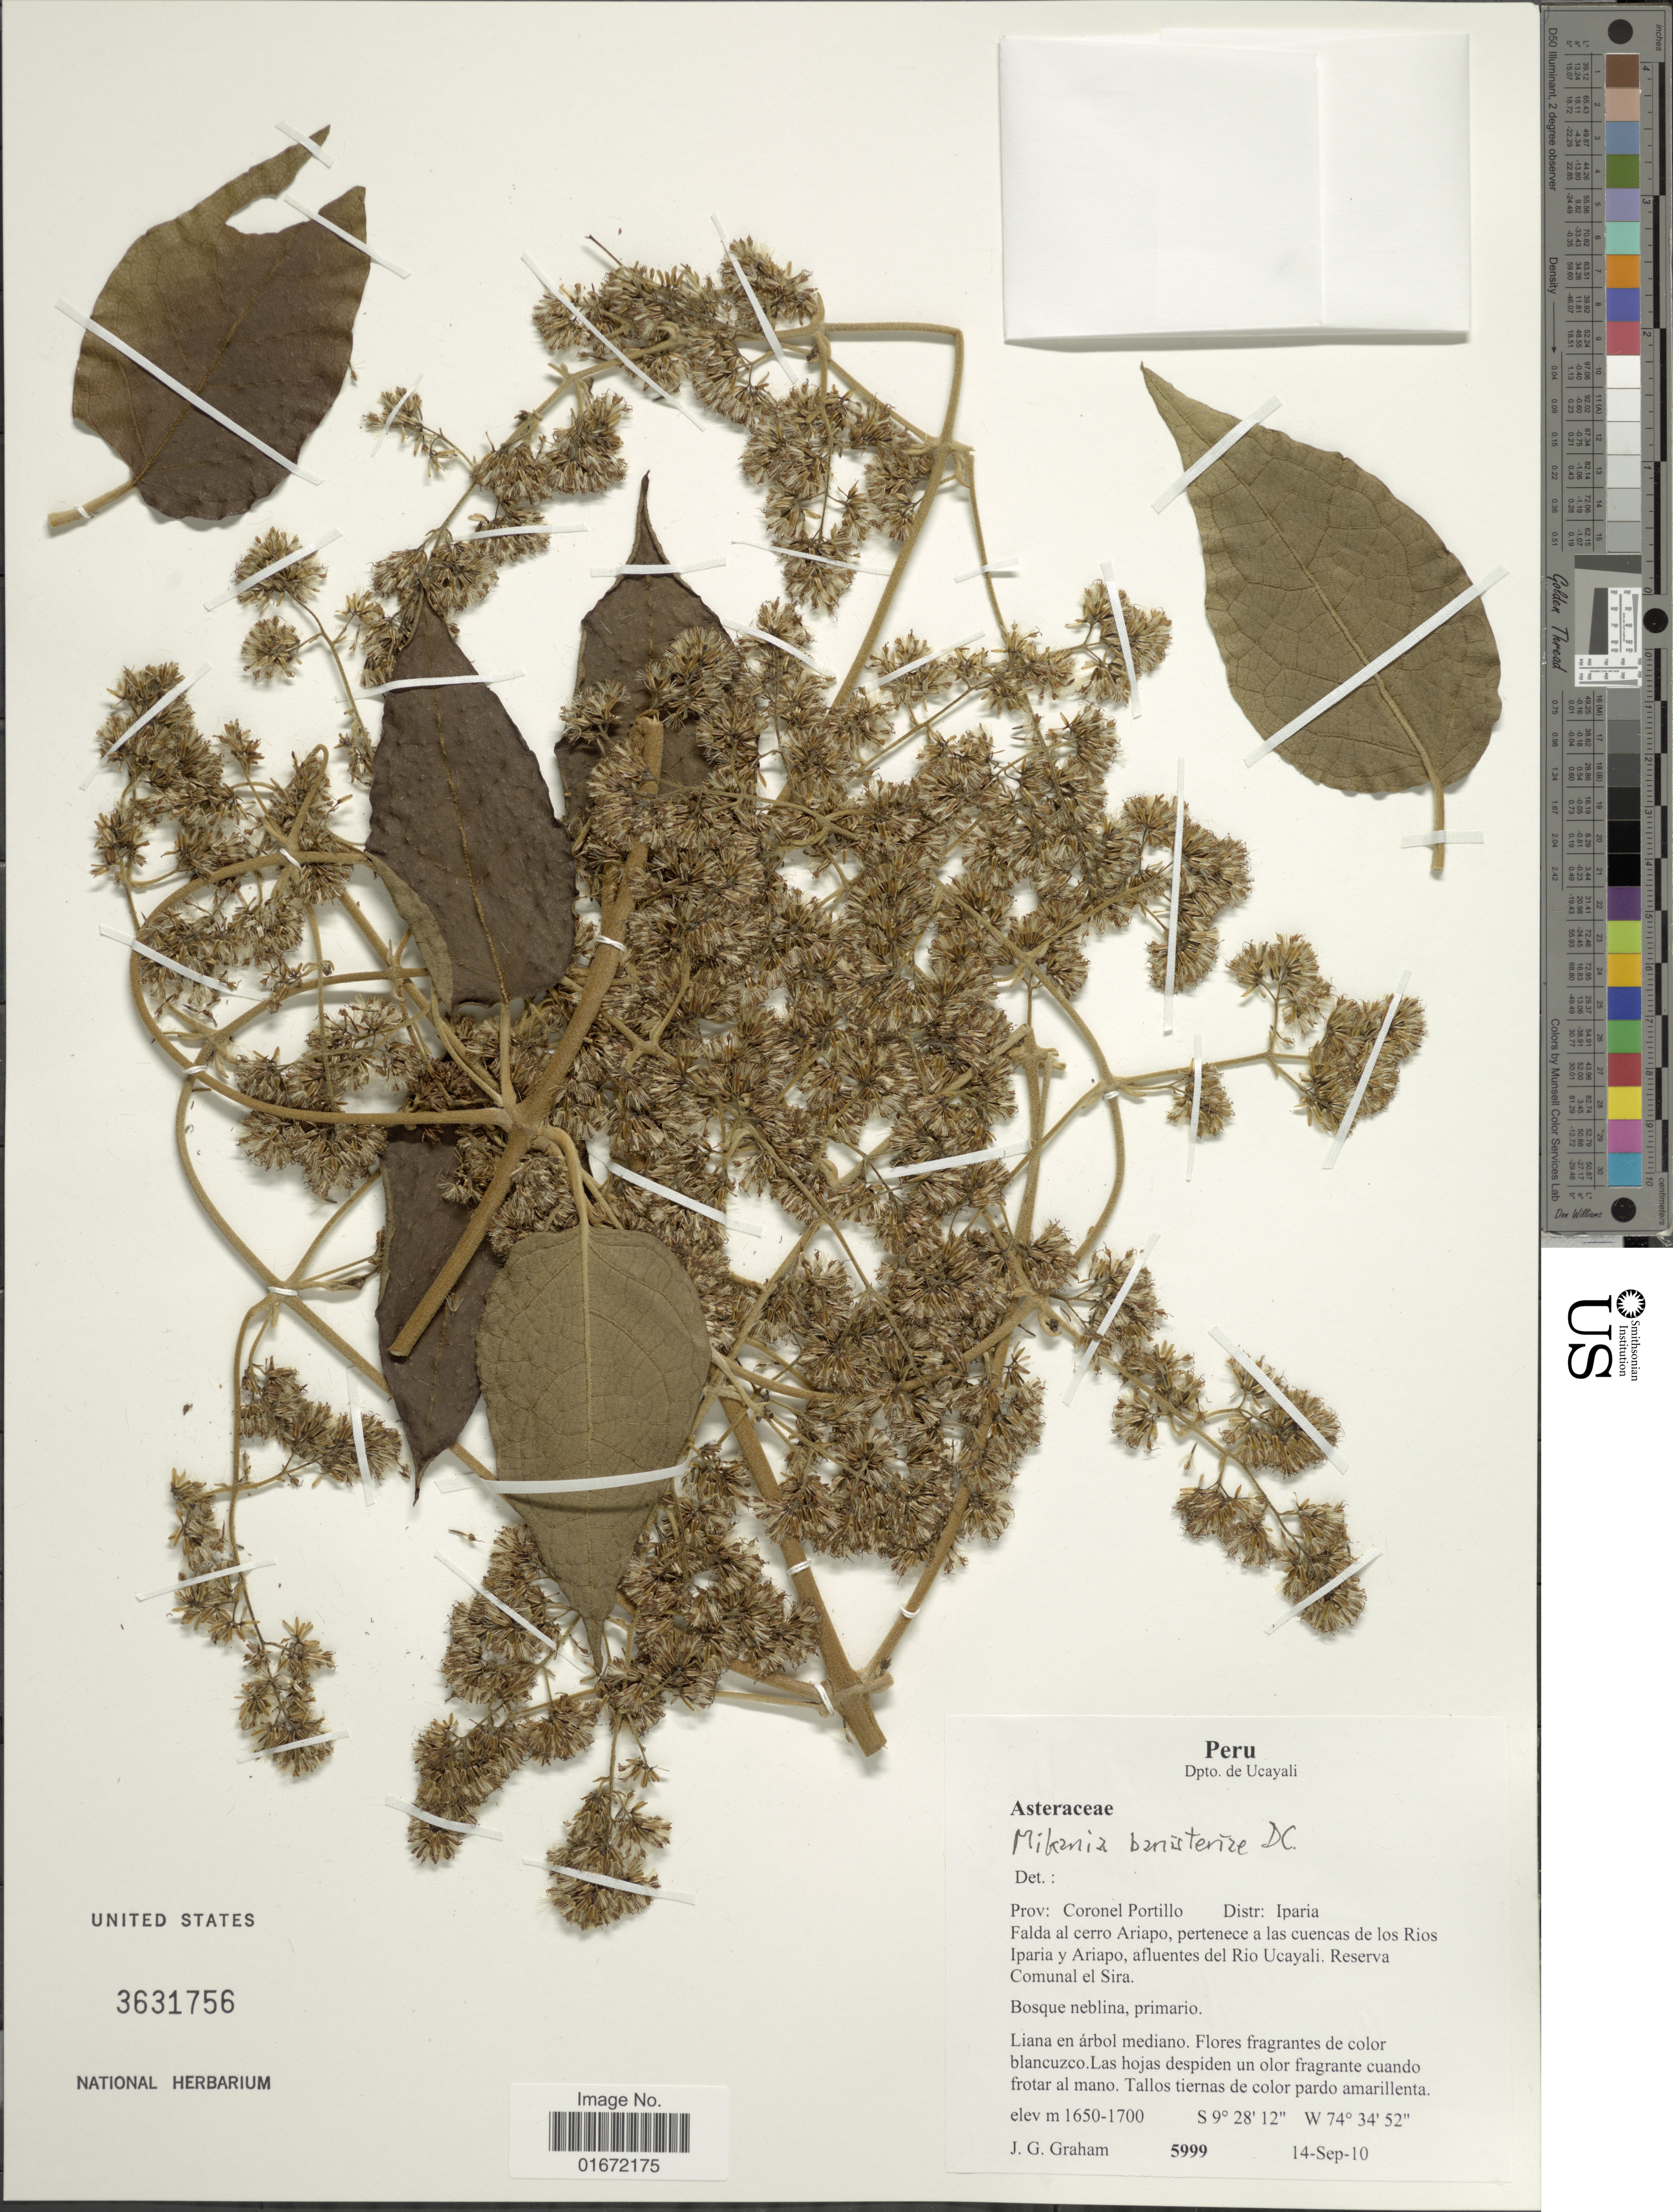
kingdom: Plantae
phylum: Tracheophyta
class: Magnoliopsida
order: Asterales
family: Asteraceae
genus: Mikania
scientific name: Mikania banisteriae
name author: DC.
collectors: J. Graham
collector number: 5999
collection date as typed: Transcribed d/m/y: 14/9/10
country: Peru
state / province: Ucayali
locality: Dpto. de Ucayali. Prov: Coronel Portillo. Distr: Iparia. Falda al cerro Ariapo, pertenece a las cuencas de los Rios Iparia y Ariapo, afluentes del Rio Ucayali. Reserva Comunal el Sira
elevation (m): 1650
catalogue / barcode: US 3631756